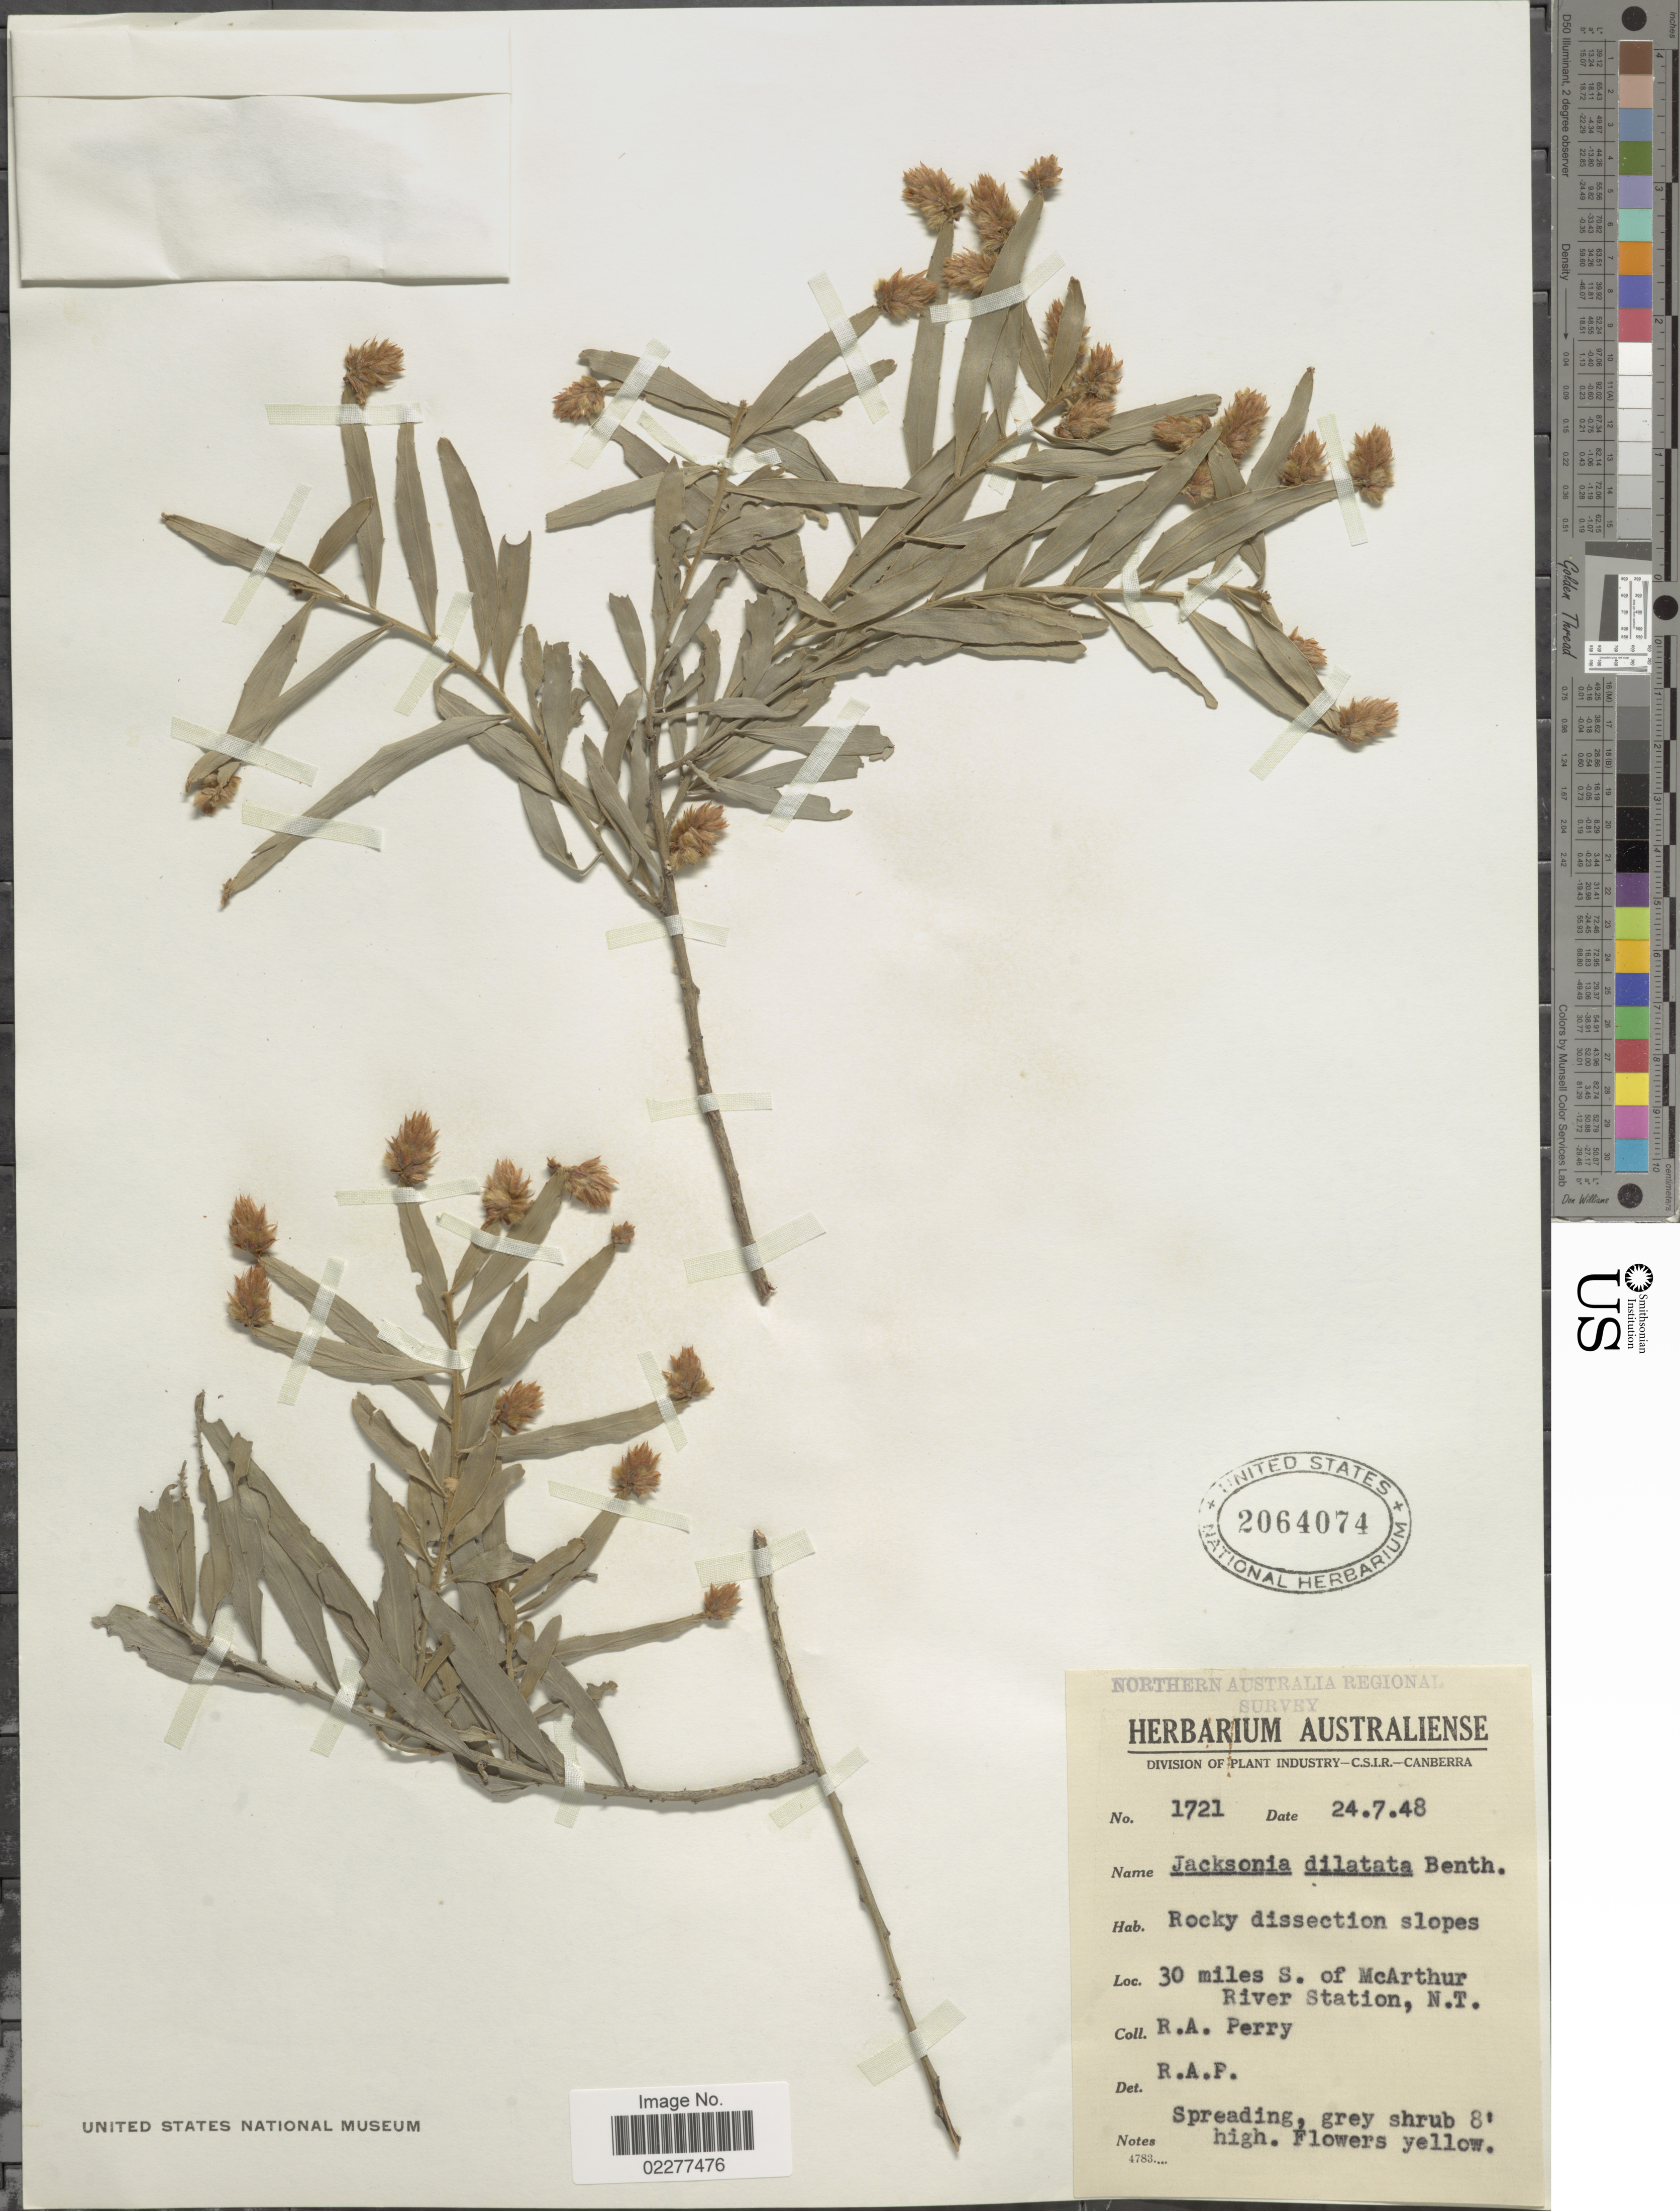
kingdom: Plantae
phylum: Tracheophyta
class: Magnoliopsida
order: Fabales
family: Fabaceae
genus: Jacksonia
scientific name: Jacksonia dilatata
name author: Benth.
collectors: A. Perry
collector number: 1721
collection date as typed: Transcribed d/m/y: 24/7/48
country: Australia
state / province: Northern Territory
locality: Rocky dissection slopes, 30 miles S of McArthur River Station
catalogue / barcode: US 2064074